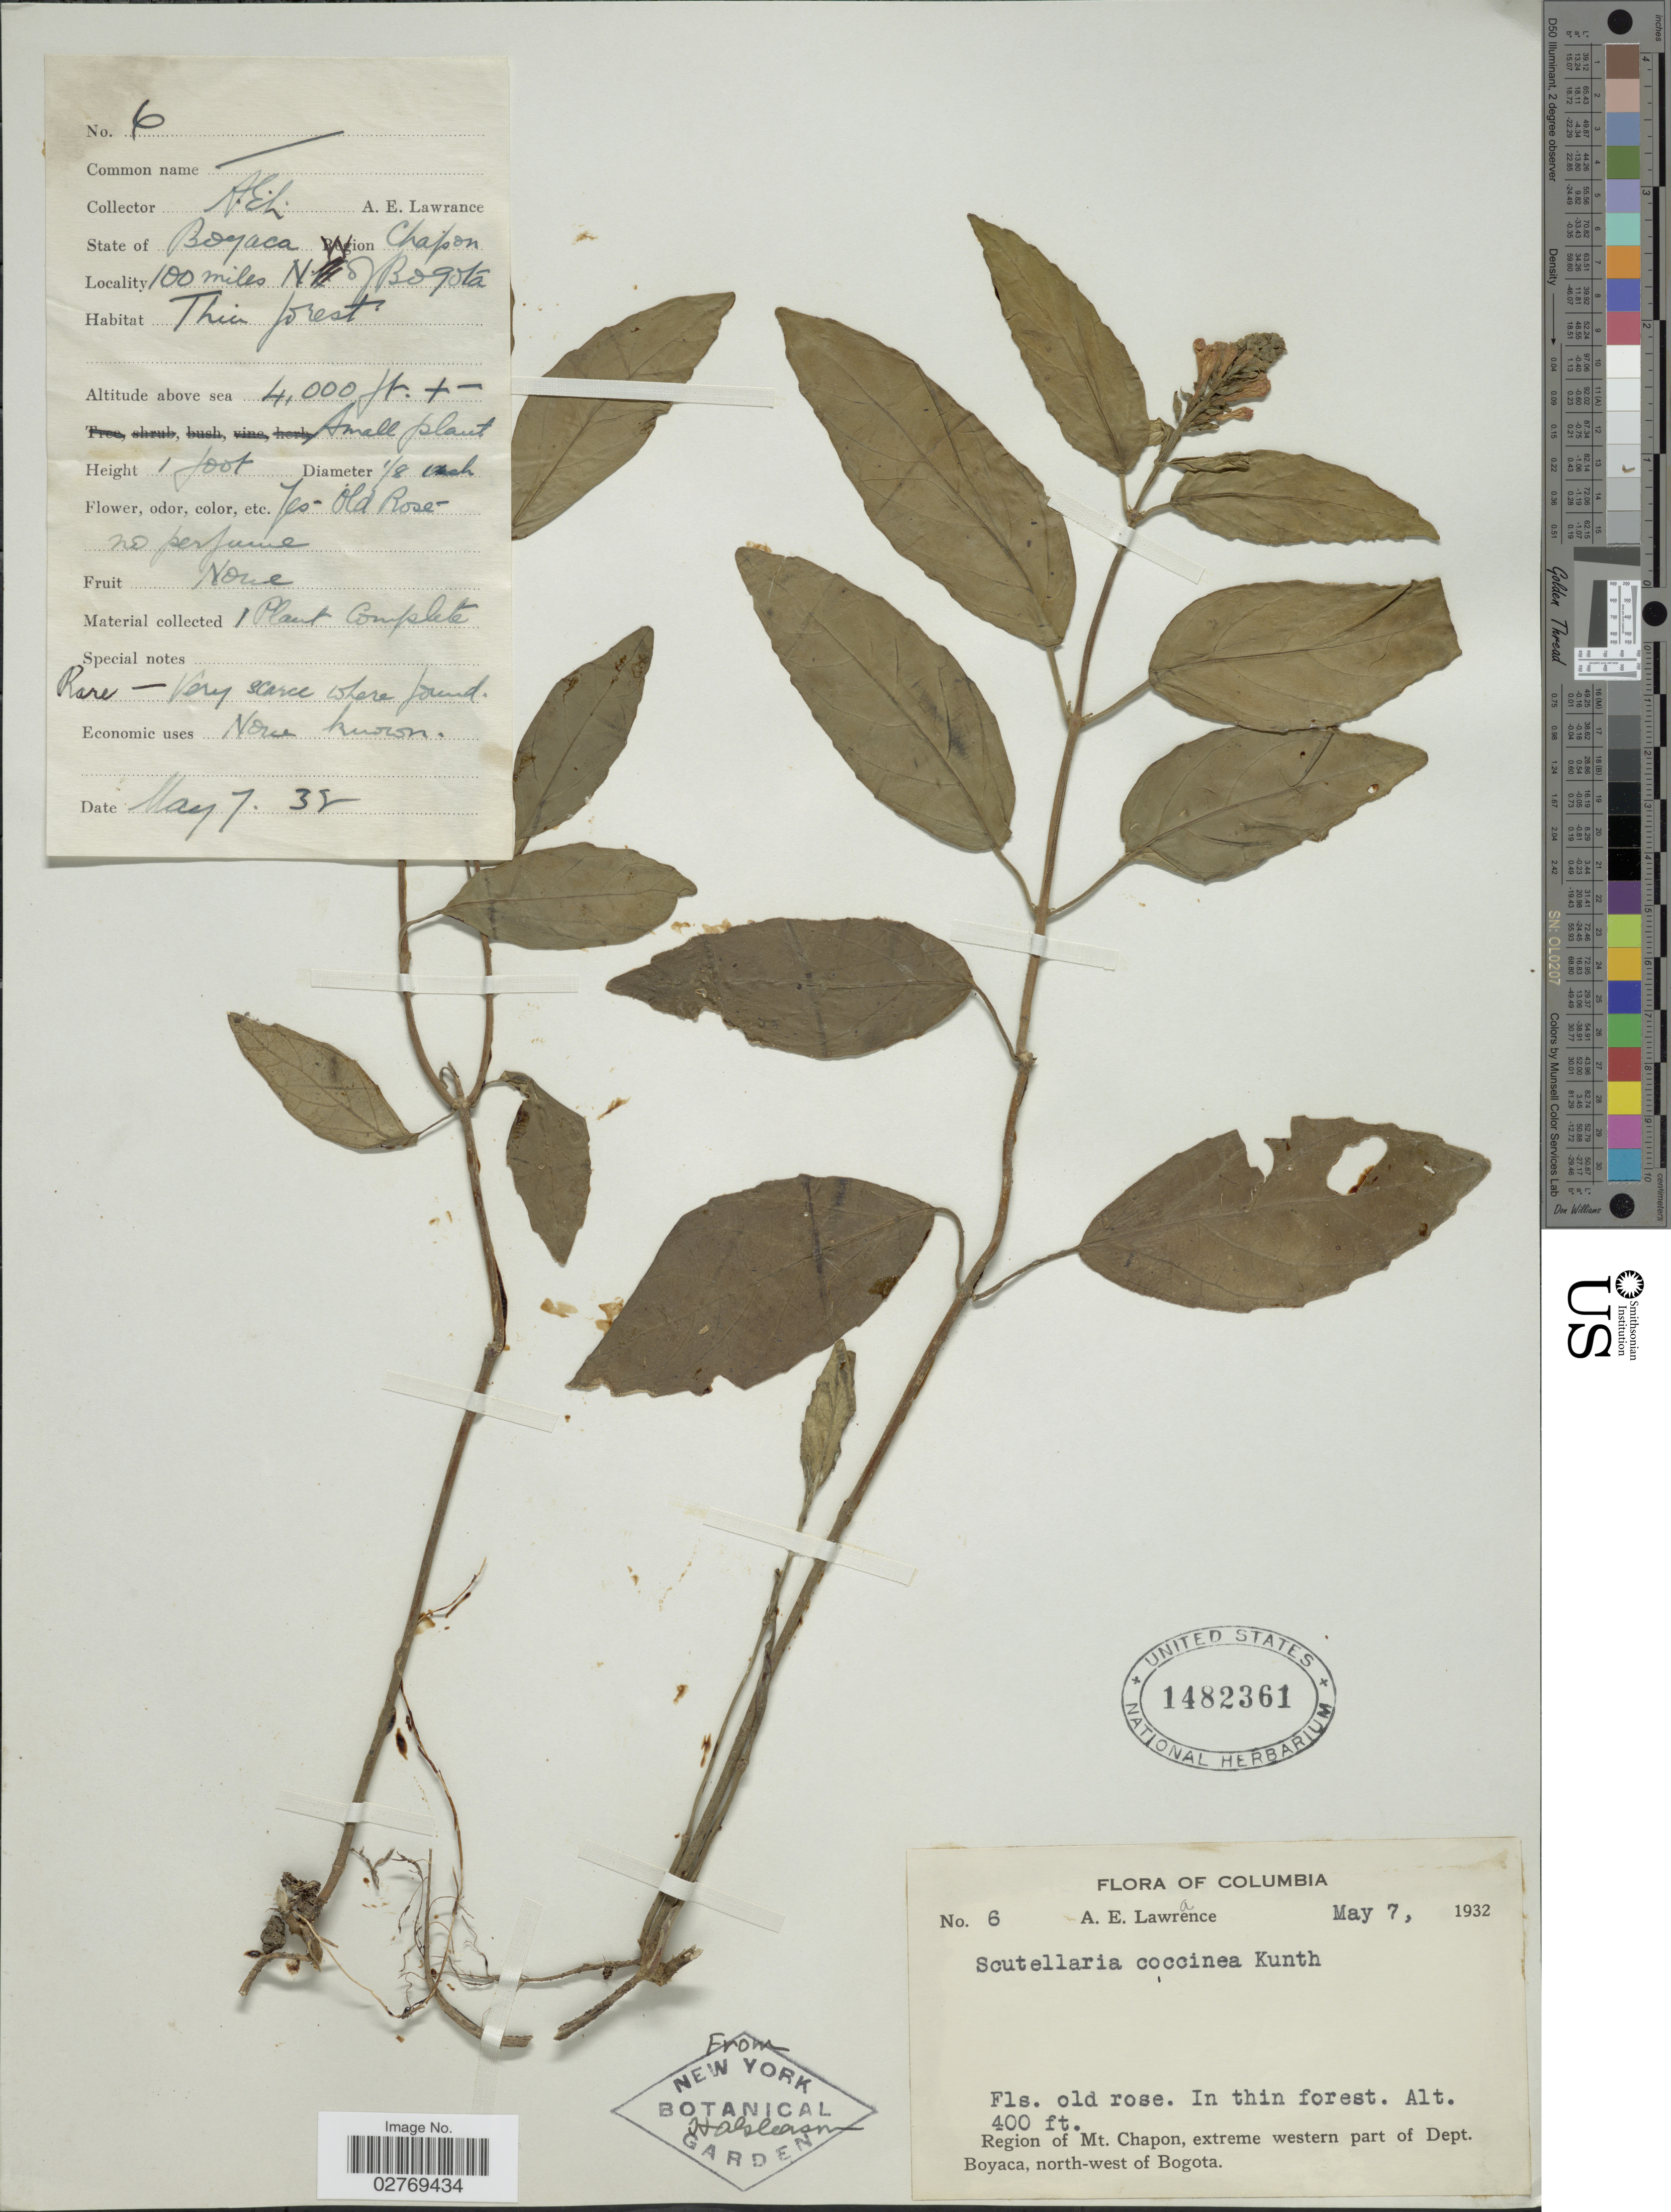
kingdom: Plantae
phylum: Tracheophyta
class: Magnoliopsida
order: Lamiales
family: Lamiaceae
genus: Scutellaria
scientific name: Scutellaria coccinea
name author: Kunth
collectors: A. Lawrance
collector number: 6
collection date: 1932-05-07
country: Colombia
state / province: Boyacá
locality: Region of Mt. Chapon, extreme western part of Dept. Boyaca, north-west of Bogota.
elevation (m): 122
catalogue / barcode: US 1482361